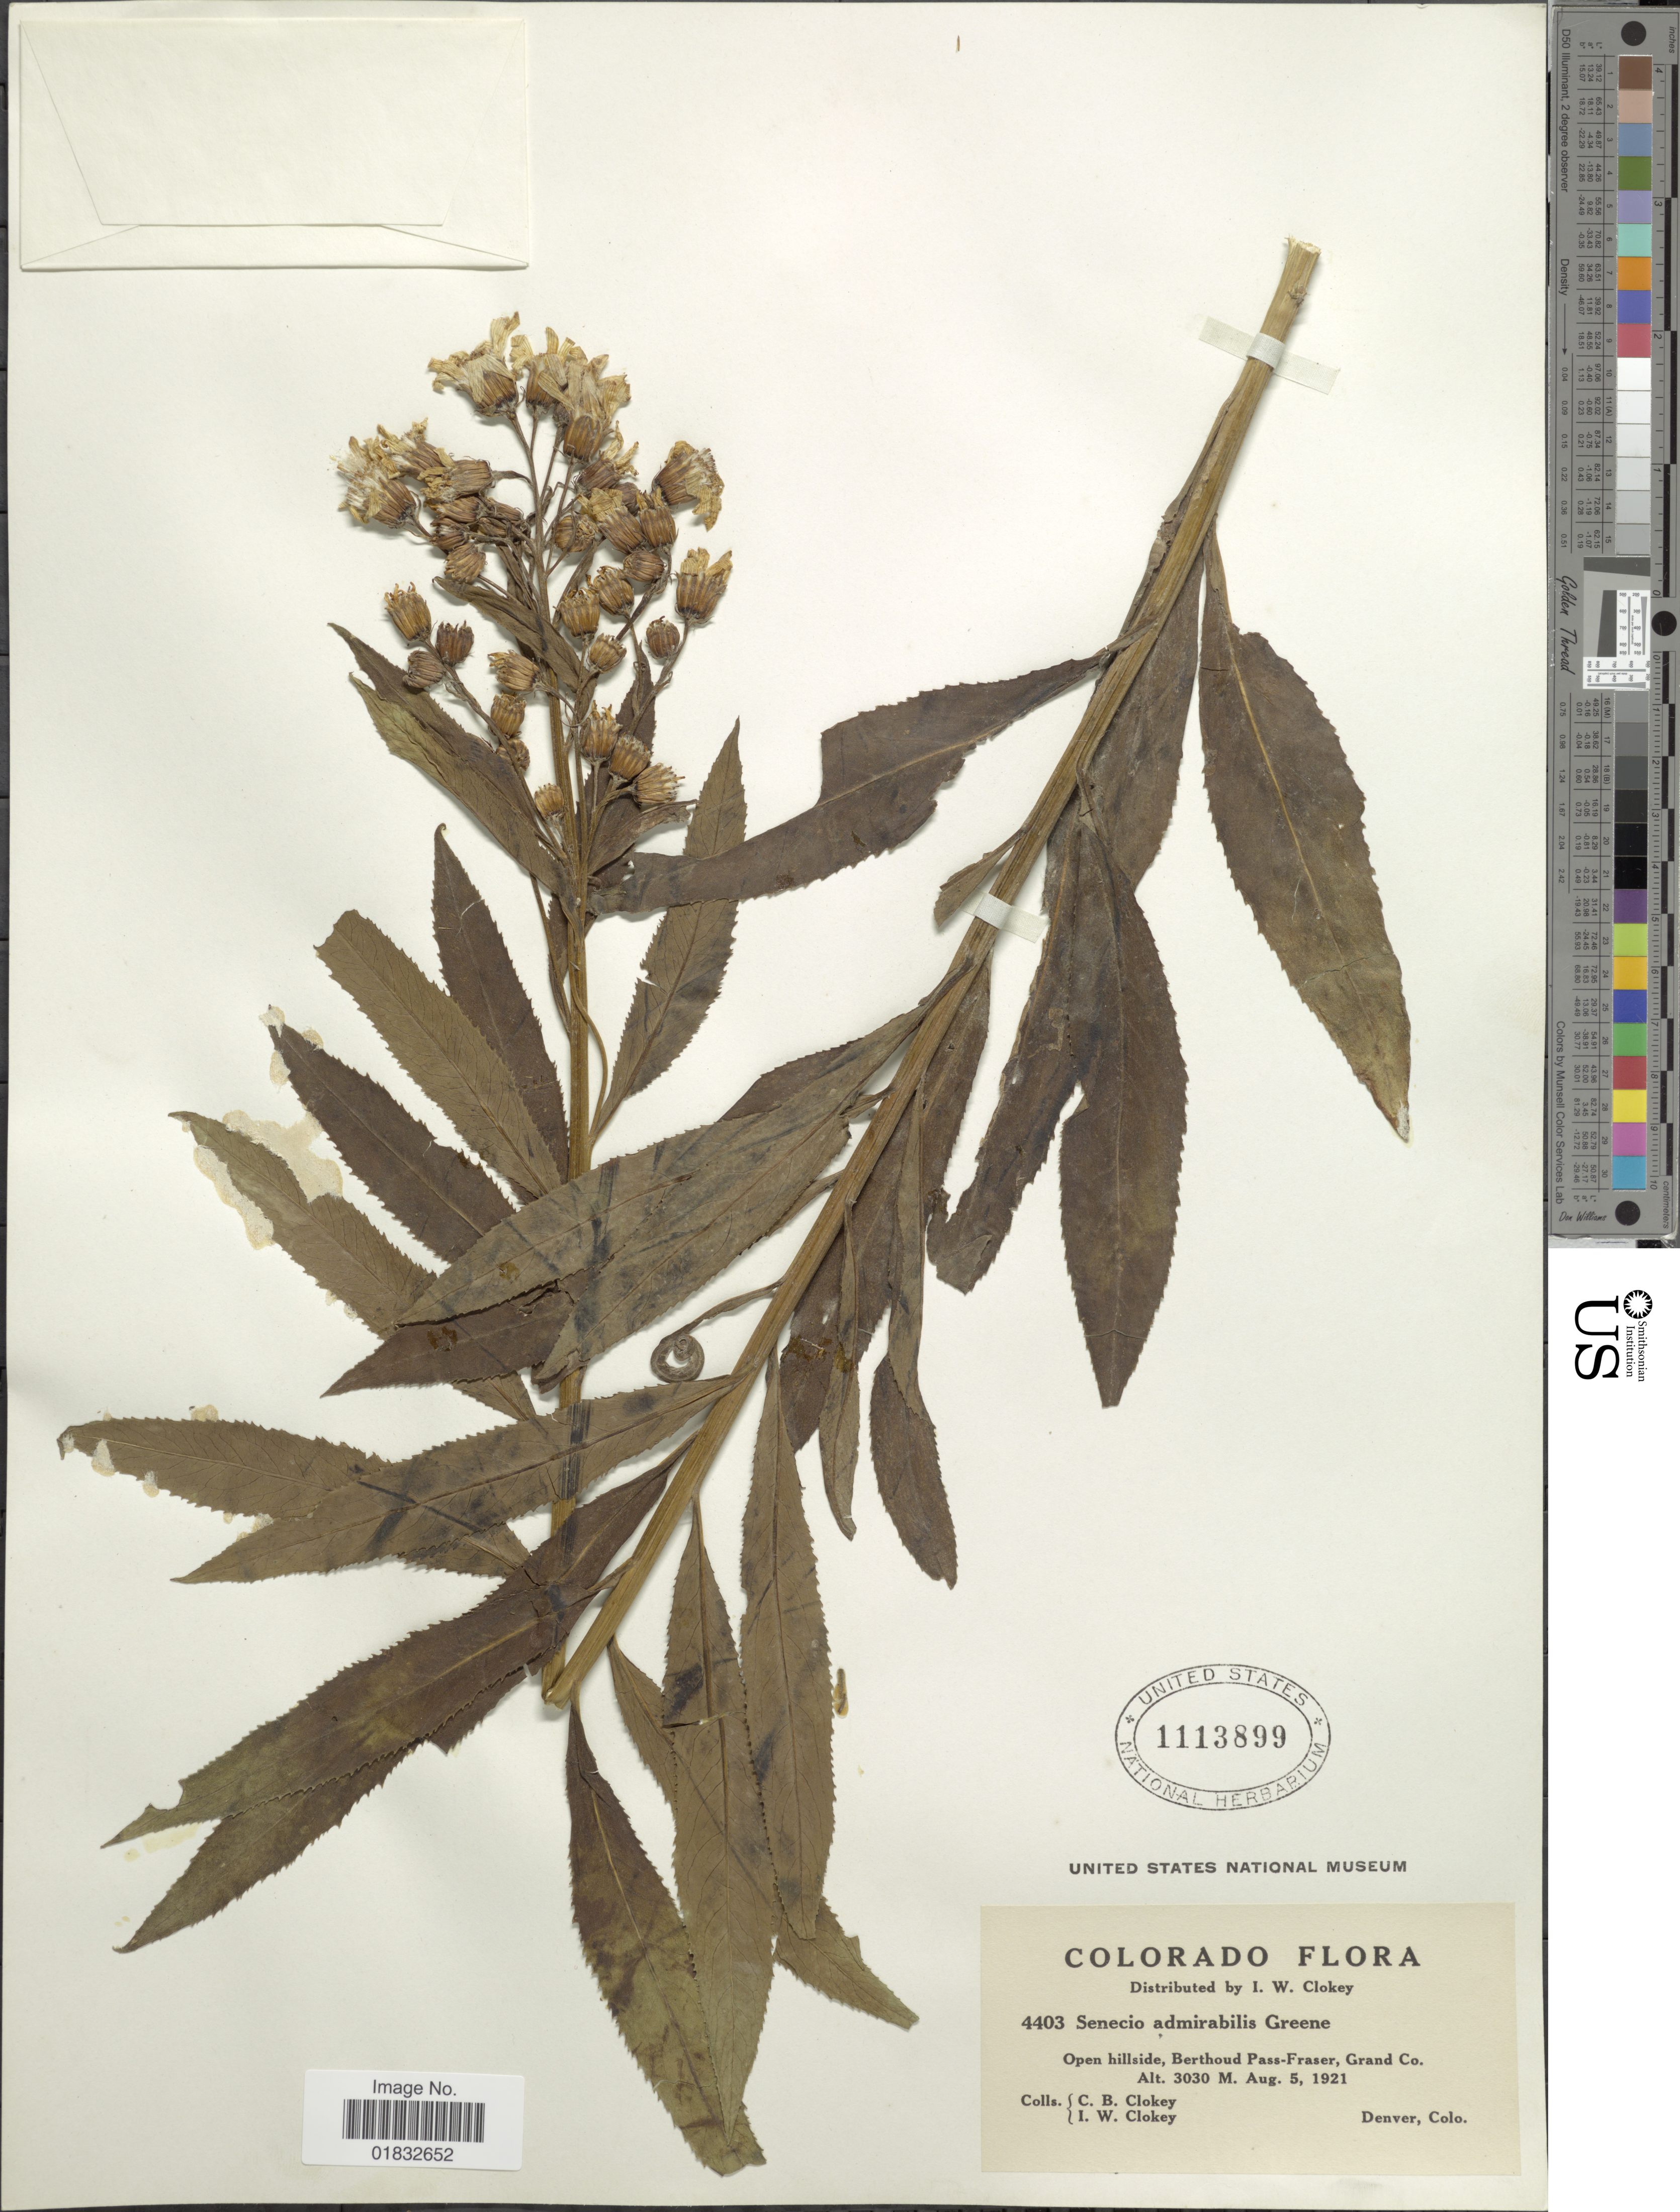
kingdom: Plantae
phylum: Tracheophyta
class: Magnoliopsida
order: Asterales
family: Asteraceae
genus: Senecio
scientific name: Senecio serra var. admirabilis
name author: (Greene) A. Nelson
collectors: C. Clokey & I. W. Clokey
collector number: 4403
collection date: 1921-08-05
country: United States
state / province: Colorado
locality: Open hillside, Berthoud Pass-Fraser, Grand Co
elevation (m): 3030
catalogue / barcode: US 1113899